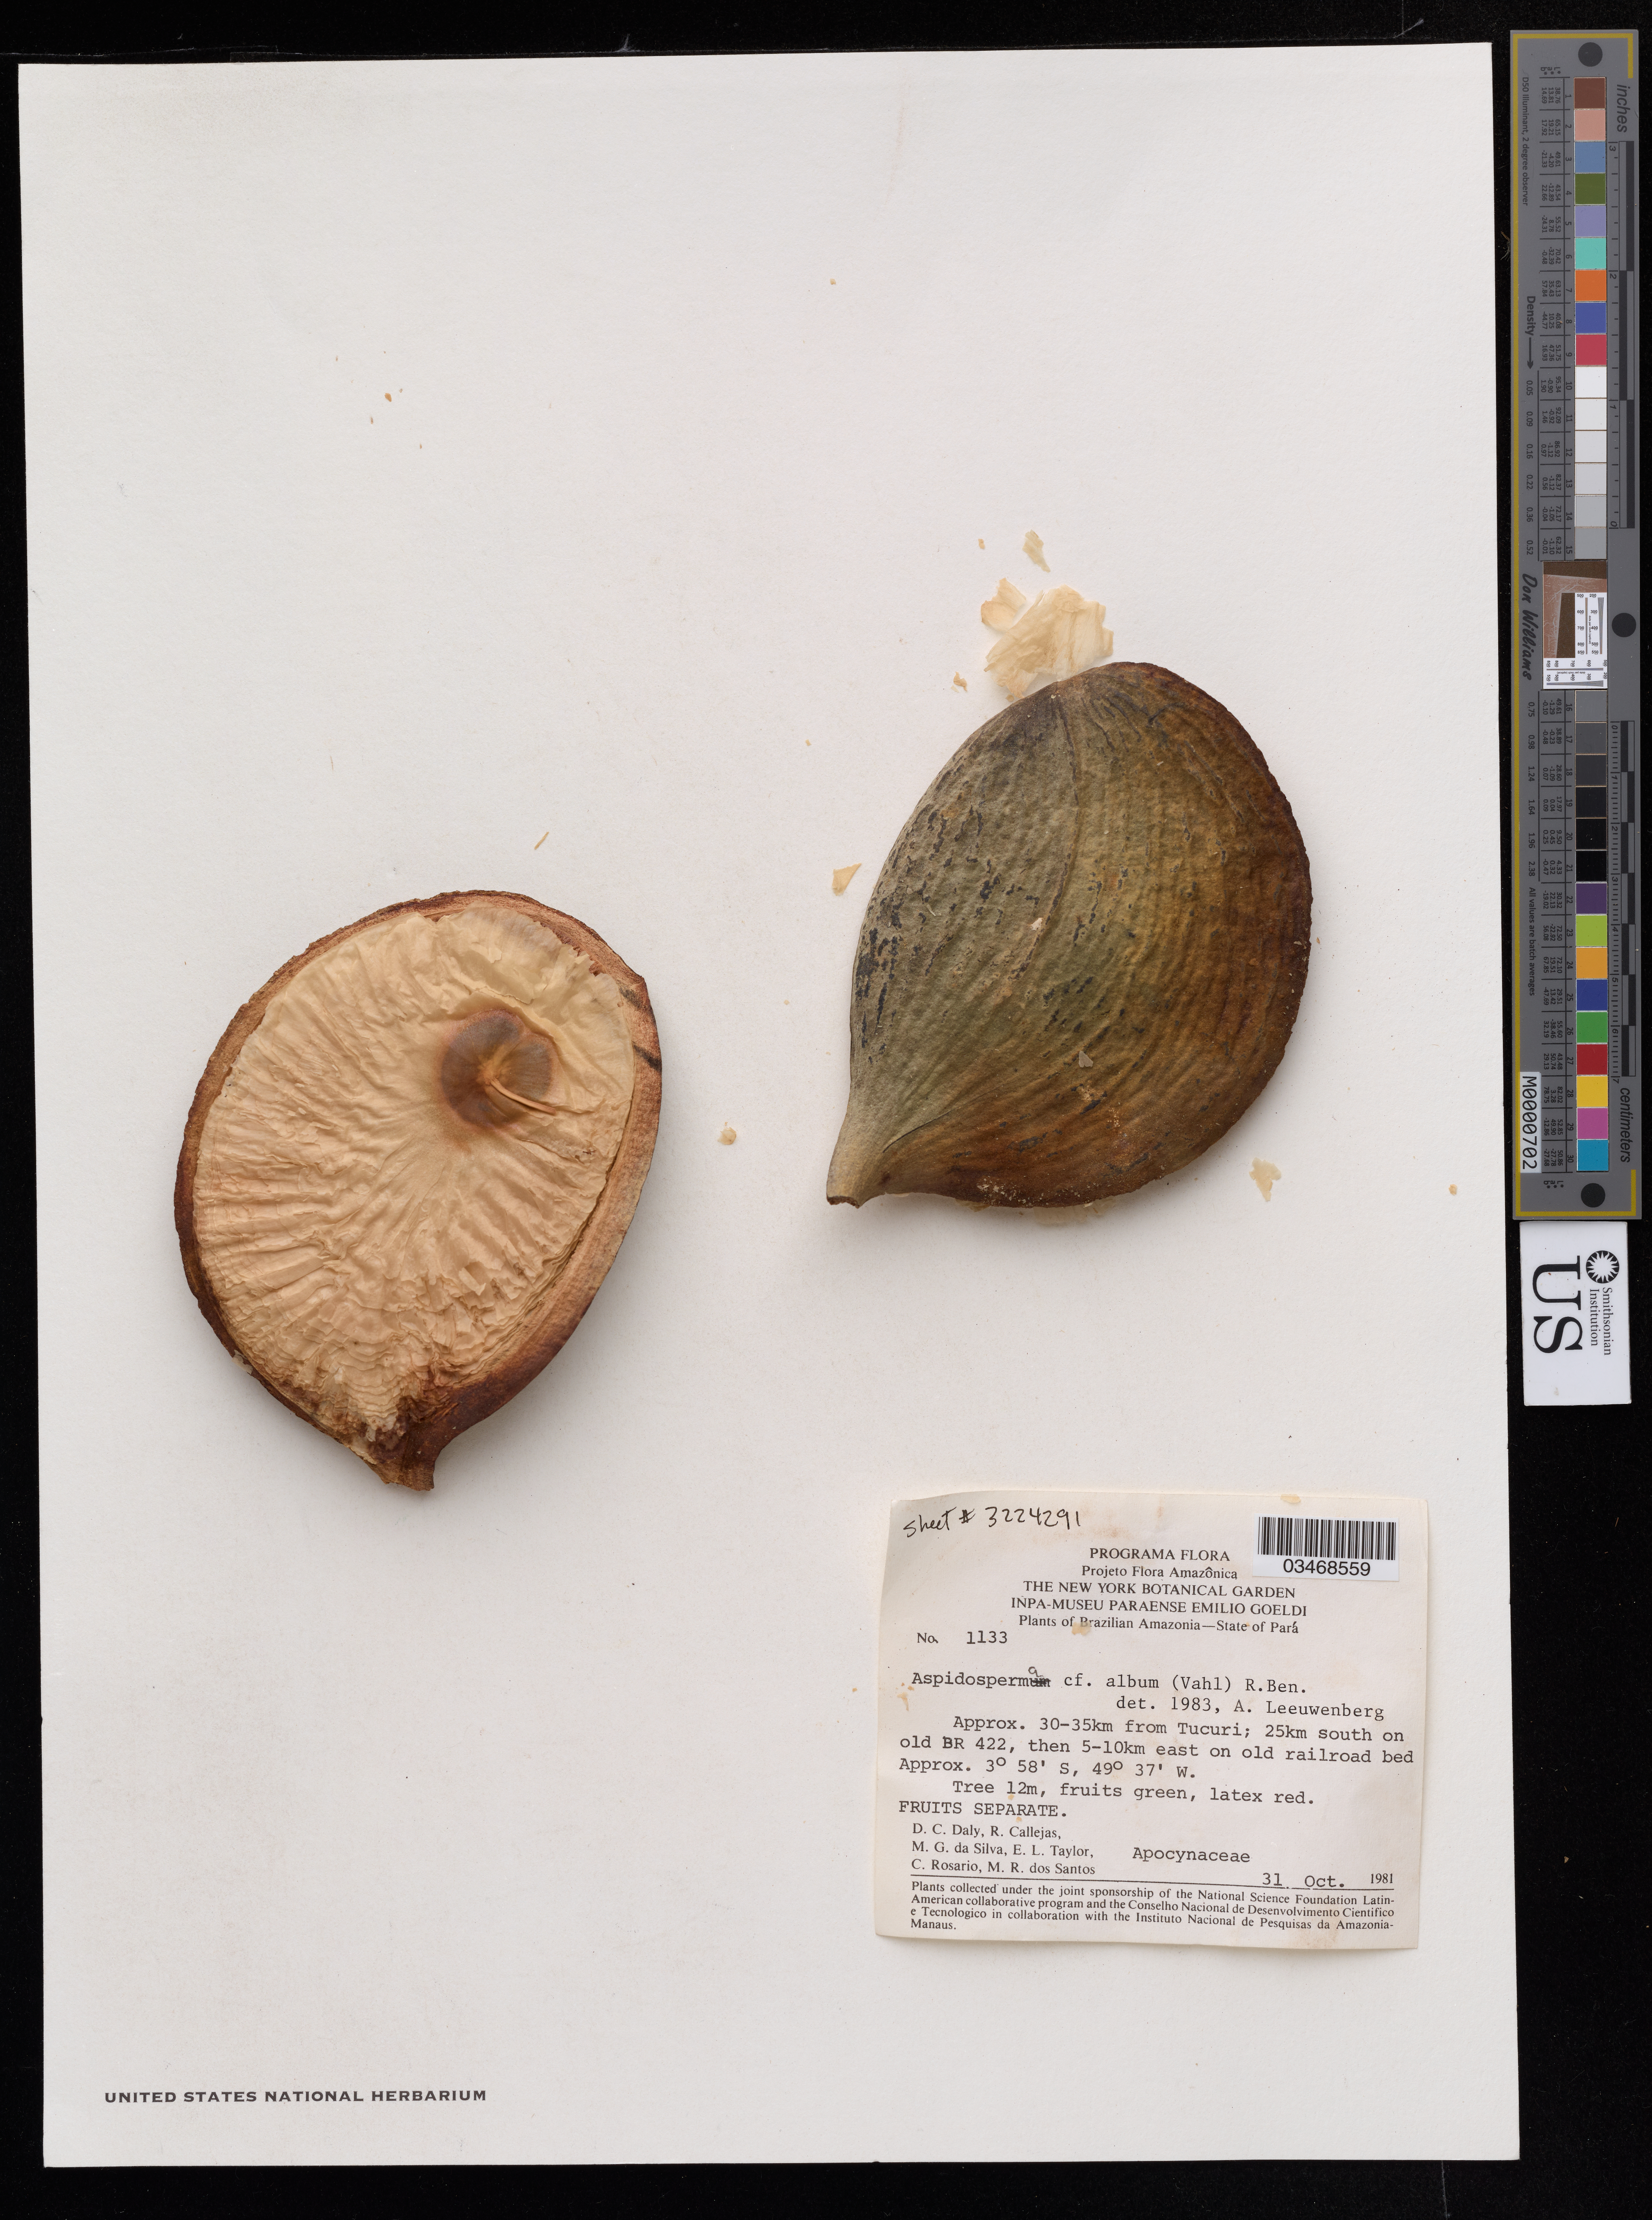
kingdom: Plantae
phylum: Tracheophyta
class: Magnoliopsida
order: Gentianales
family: Apocynaceae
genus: Aspidosperma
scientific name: Aspidosperma desmanthum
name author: Benth. ex Müll. Arg.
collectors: D. C. Daly, R. Callejas, M. G. Silva, E. L. Taylor & et al.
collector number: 1133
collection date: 1981-10-31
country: Brazil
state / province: Pará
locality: Brazilian Amazonia. Approx. 30-35 km from Tucuri; 25 km south on old BR 422, then 5-10 km east on old railroad bed.